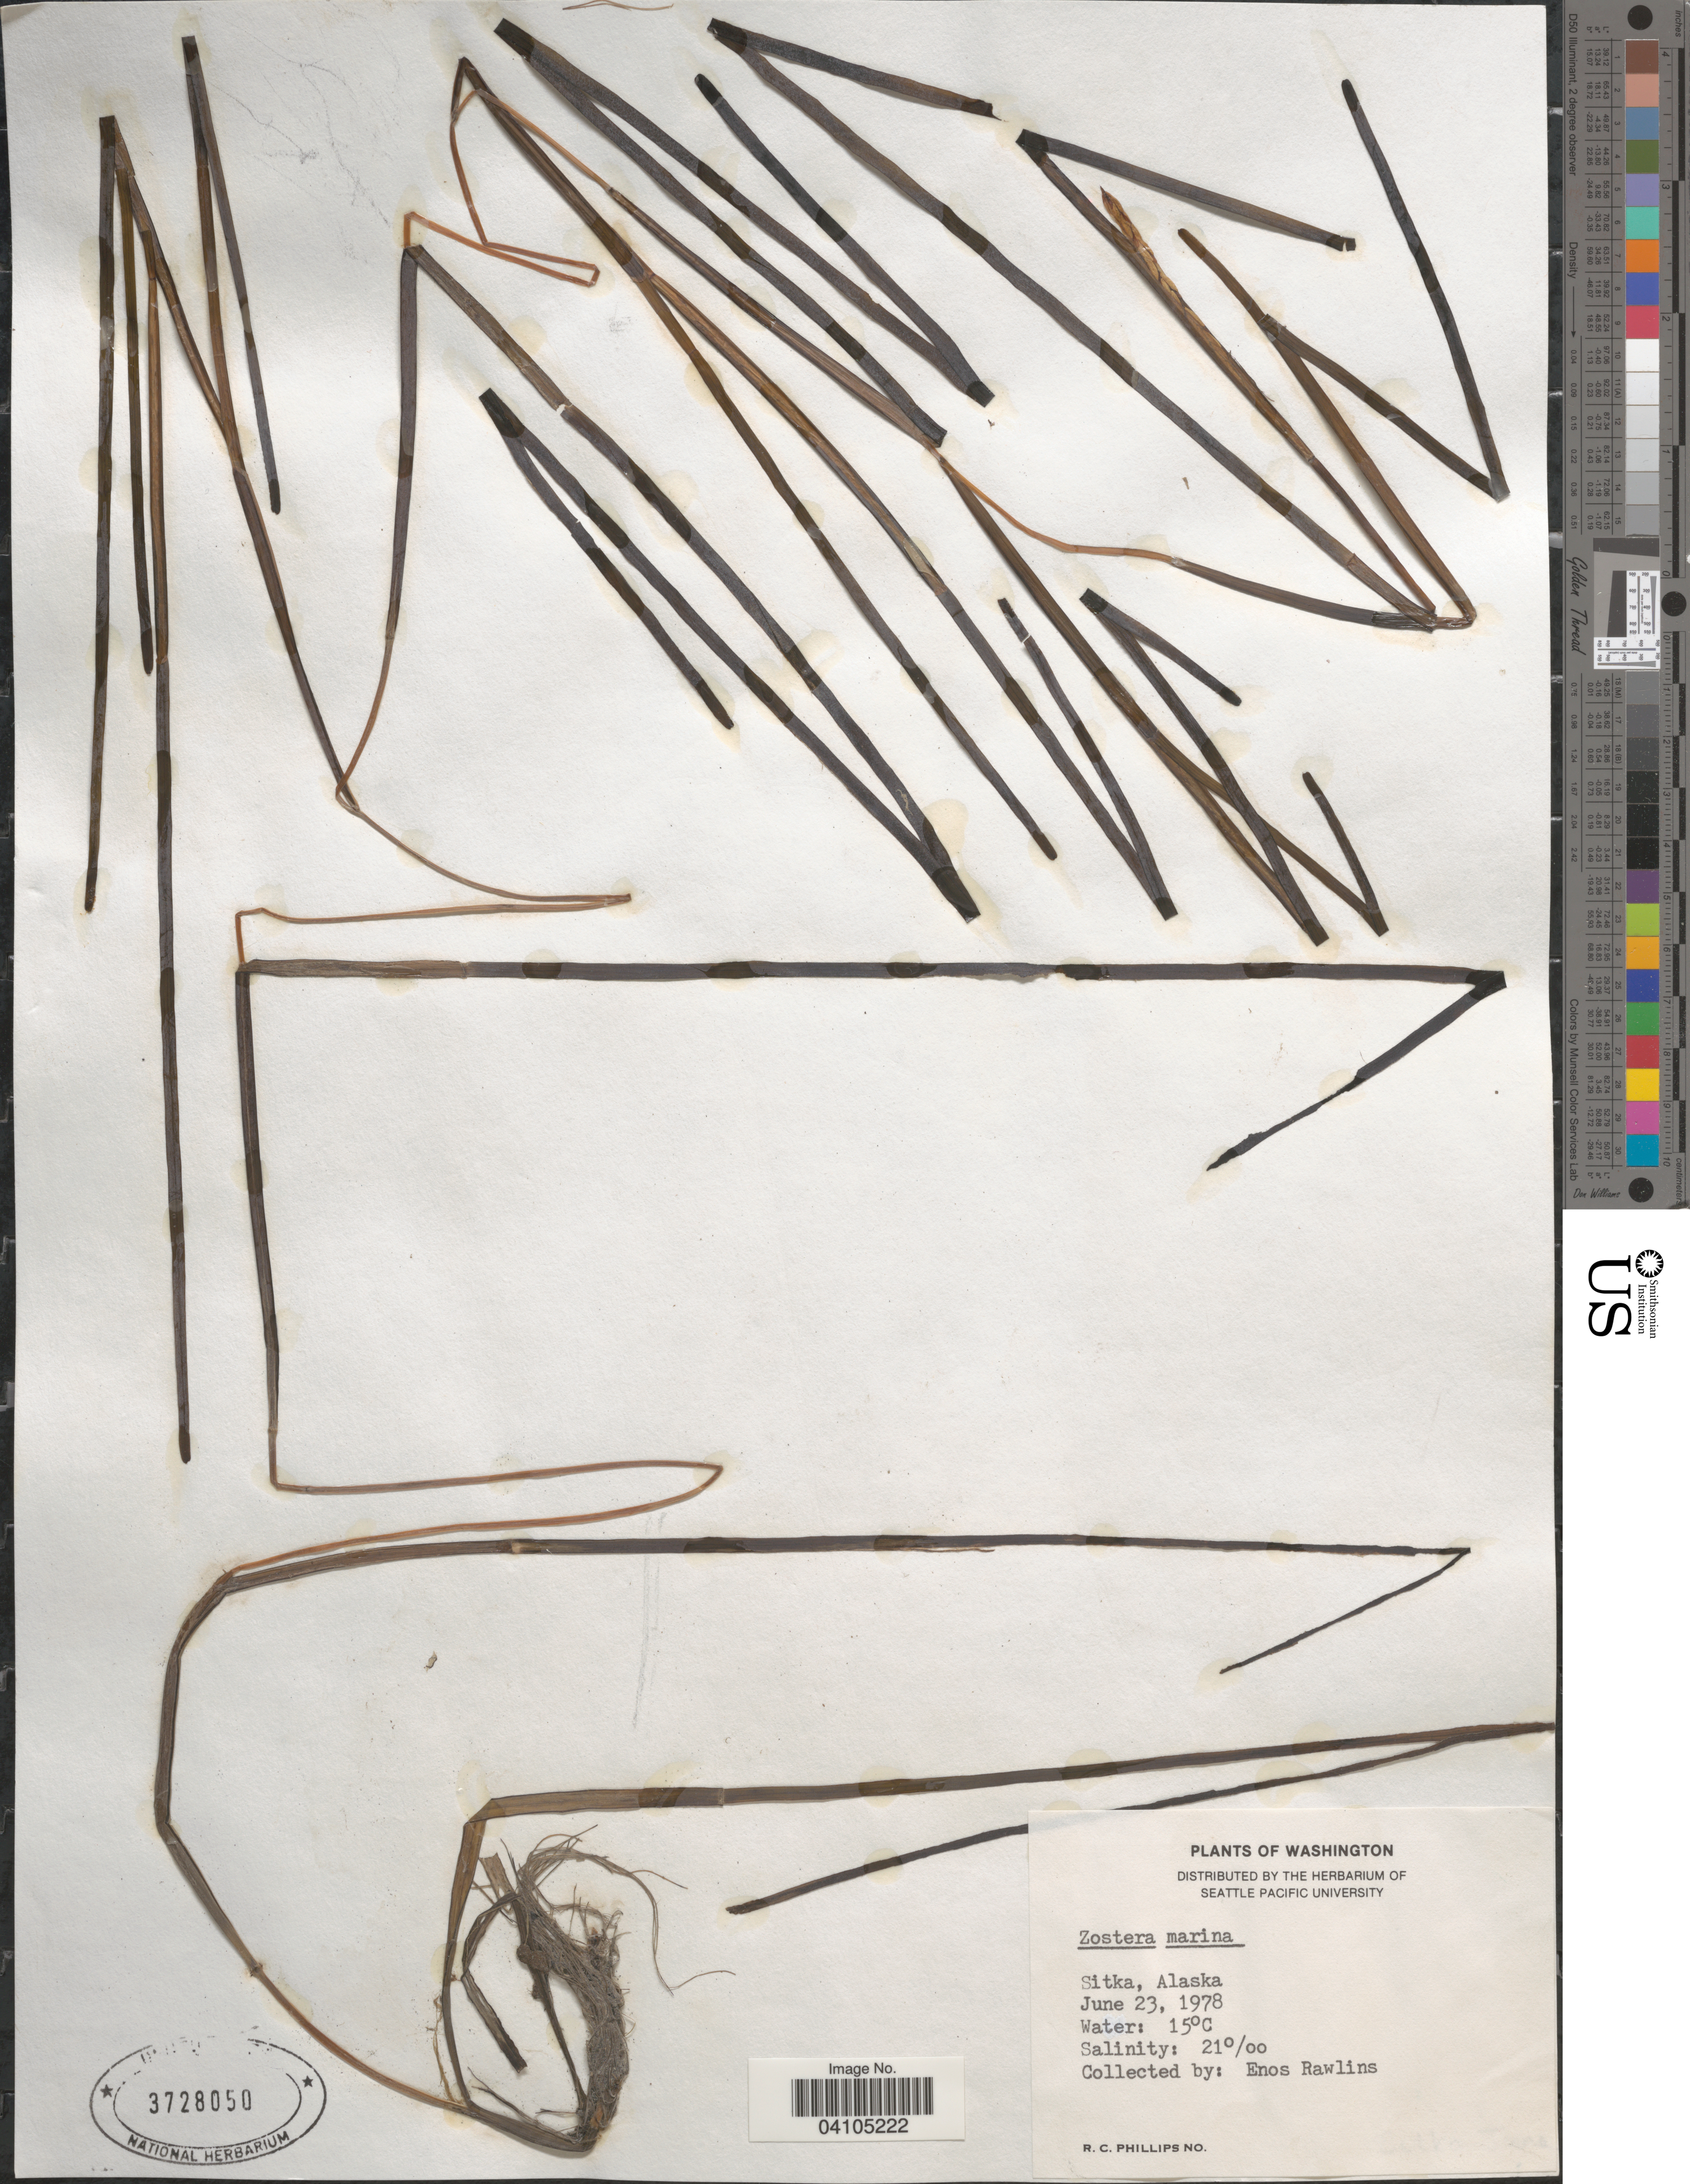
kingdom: Plantae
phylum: Tracheophyta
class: Liliopsida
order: Alismatales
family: Zosteraceae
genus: Zostera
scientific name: Zostera marina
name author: L.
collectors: E. Rawlins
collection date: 1978-06-23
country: United States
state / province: Alaska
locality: Sitka.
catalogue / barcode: US 3728050